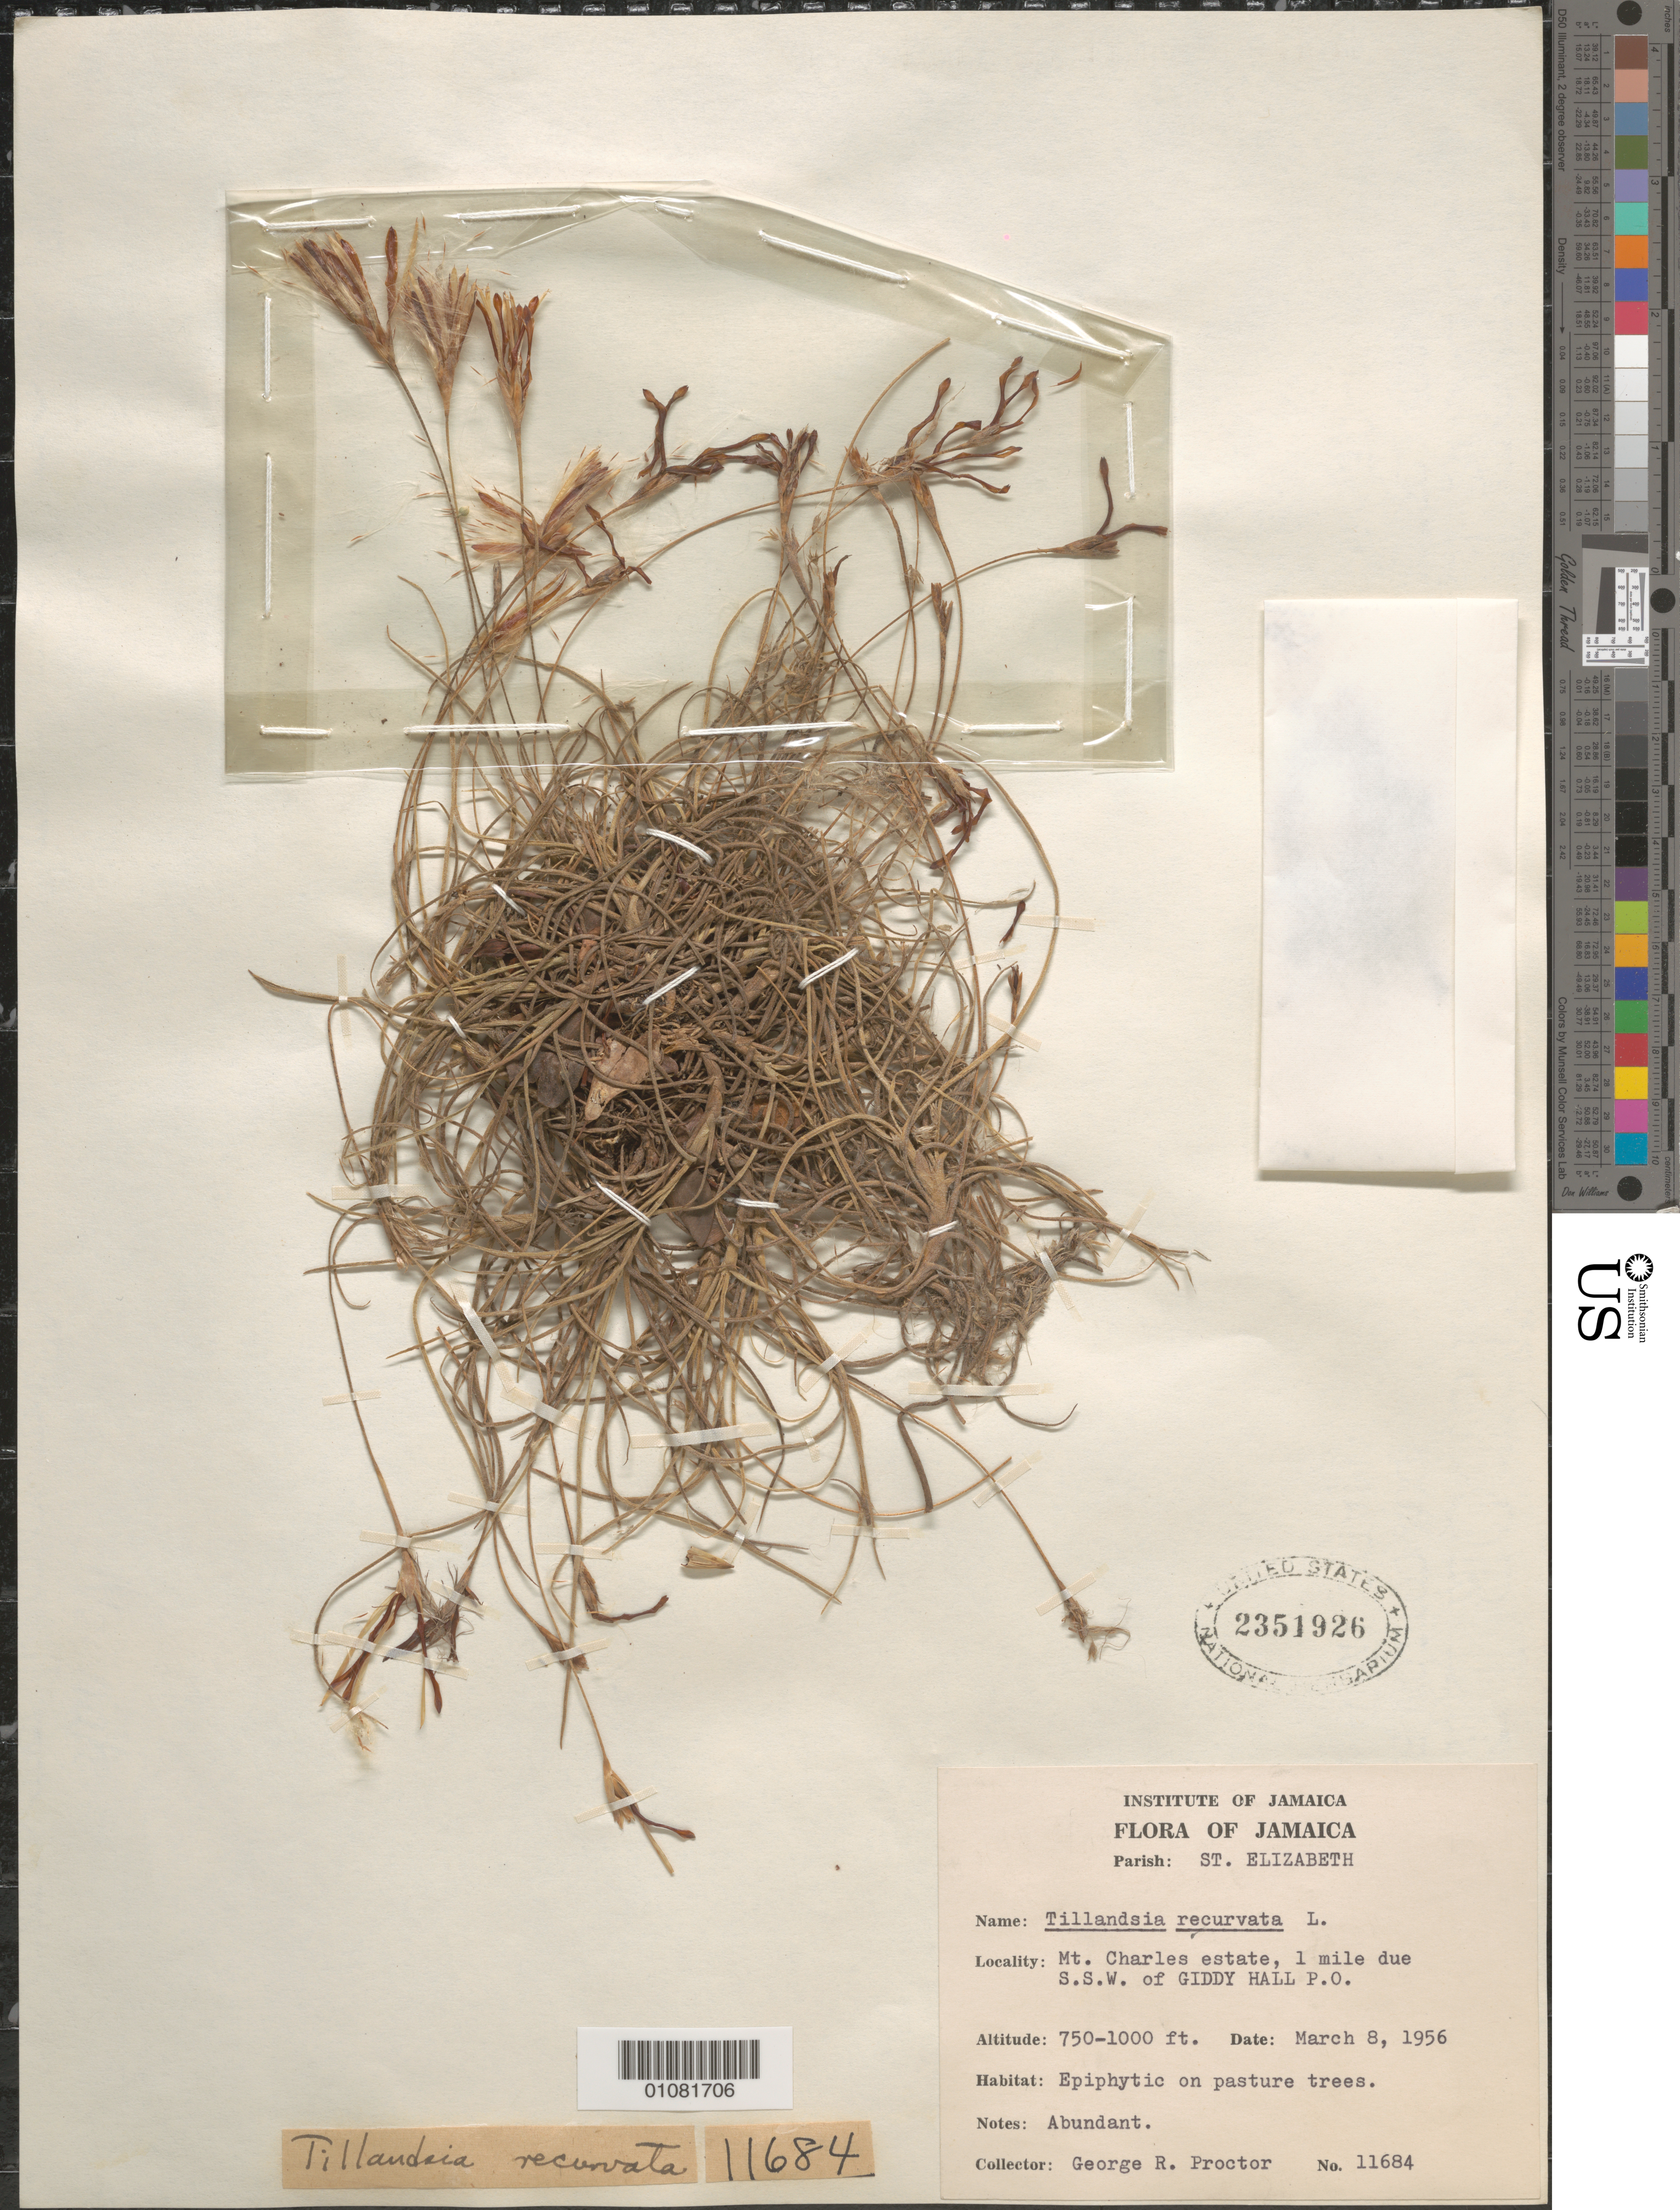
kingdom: Plantae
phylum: Tracheophyta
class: Liliopsida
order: Poales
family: Bromeliaceae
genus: Tillandsia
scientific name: Tillandsia recurvata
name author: L.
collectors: G. R. Proctor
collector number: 11684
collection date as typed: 08 Mar 1956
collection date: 1956-03-08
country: Jamaica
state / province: Saint Elizabeth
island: Jamaica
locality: Mt. Charles estate, 1 mile due SSW of Giddy Hall P.O. Epiphytic on pasture trees.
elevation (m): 229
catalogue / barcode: US 2351926